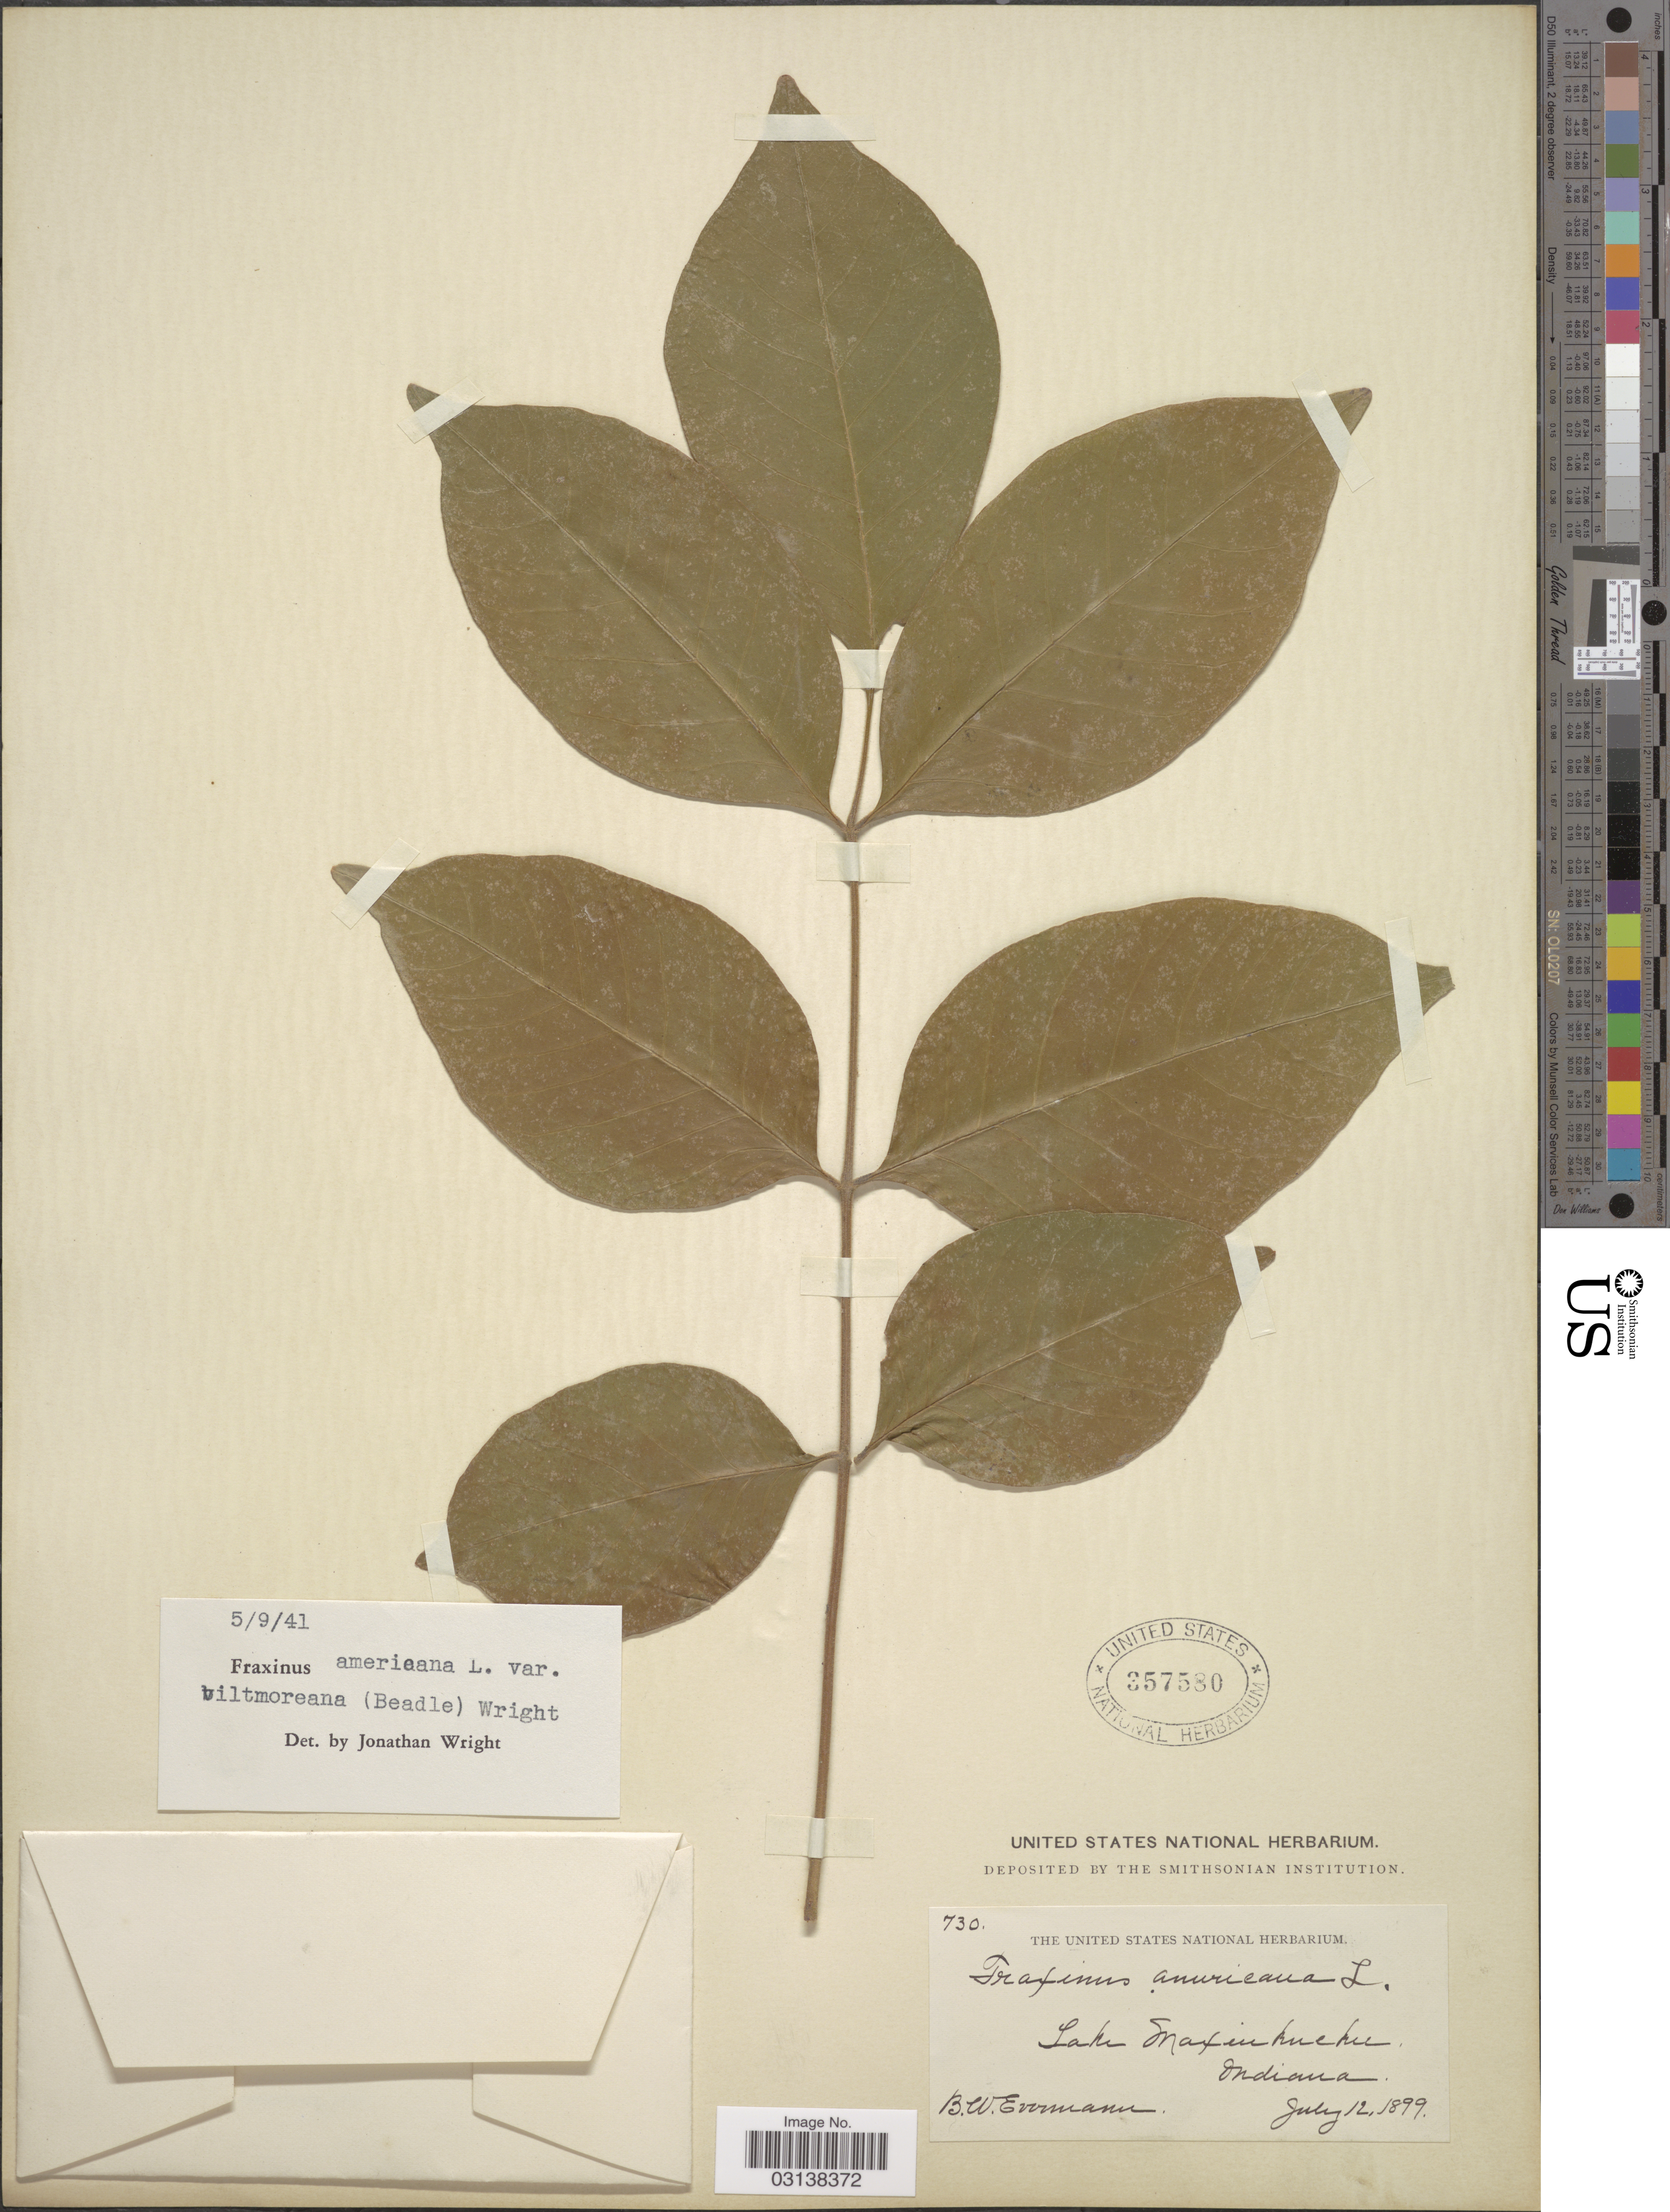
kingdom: Plantae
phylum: Tracheophyta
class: Magnoliopsida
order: Lamiales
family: Oleaceae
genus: Fraxinus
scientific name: Fraxinus americana var. biltmoreana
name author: (Beadle) J.W. Wright ex Fernald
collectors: B. W. Evermann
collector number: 730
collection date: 1899-07-12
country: United States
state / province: Indiana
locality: Lake Maxinkuckee.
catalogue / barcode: US 357580